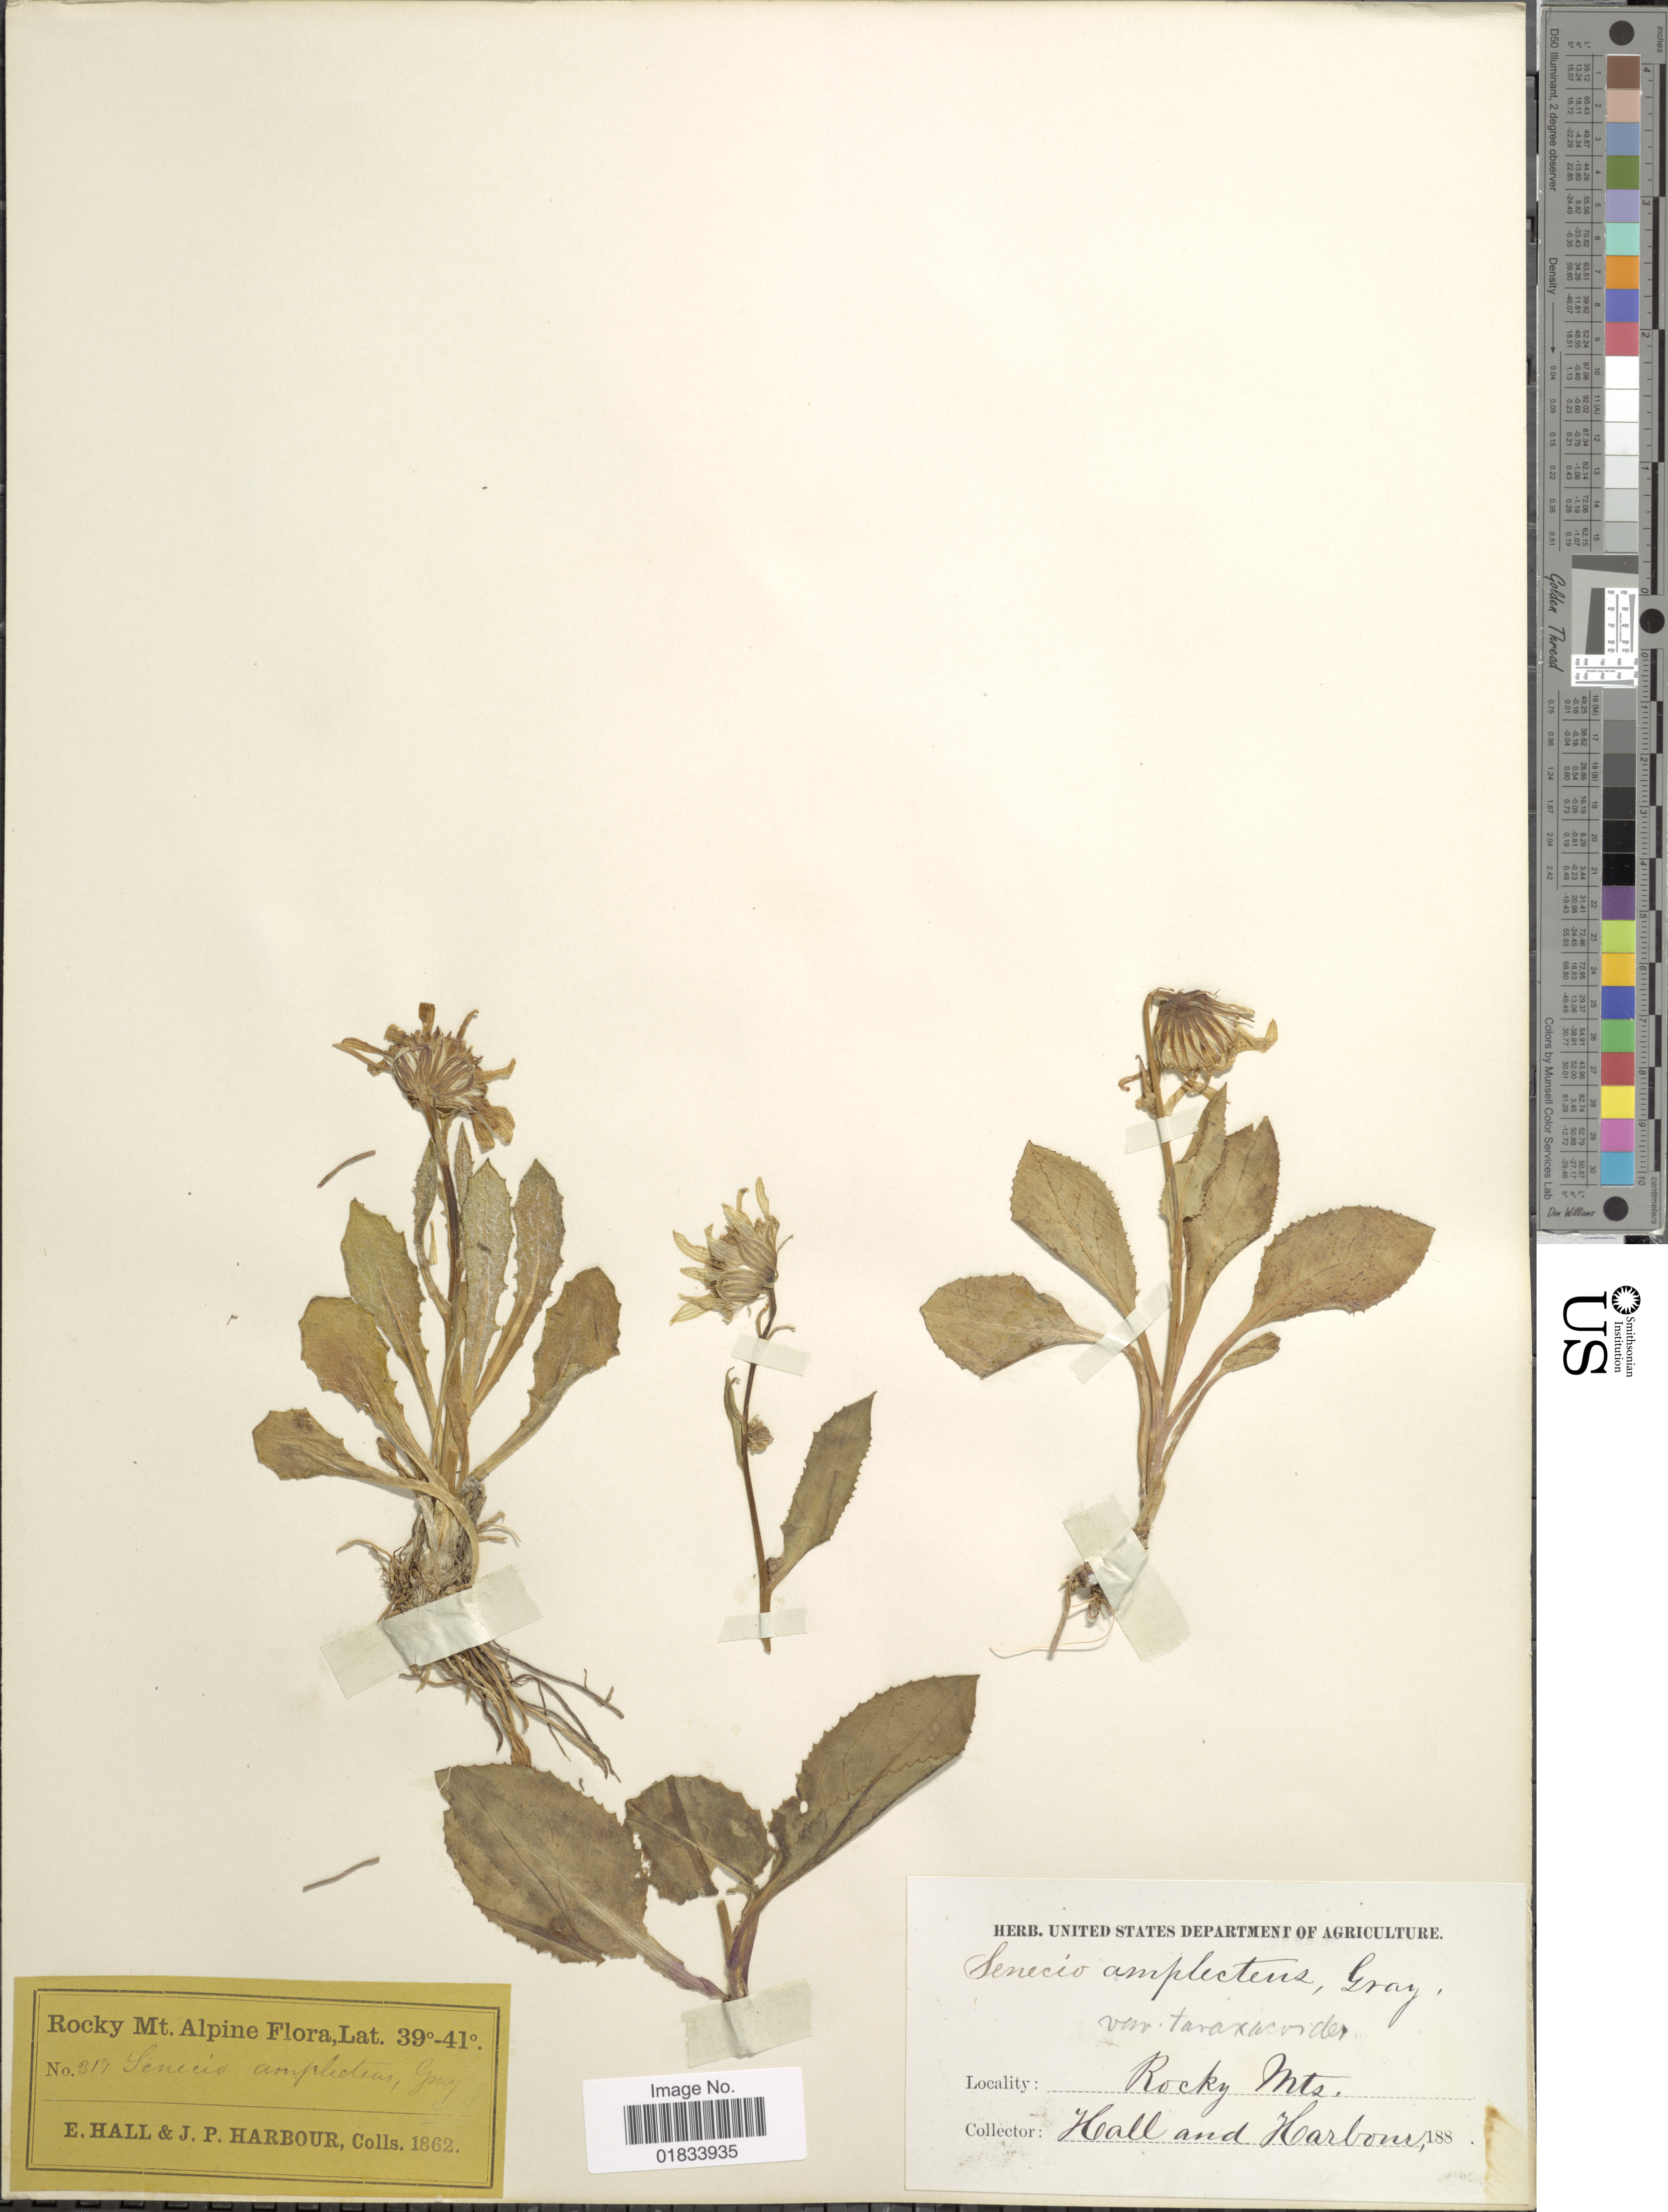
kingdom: Plantae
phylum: Tracheophyta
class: Magnoliopsida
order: Asterales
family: Asteraceae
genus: Senecio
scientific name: Senecio amplectens var. holmii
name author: (Greene) Harrington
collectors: E. Hall & J. Harbour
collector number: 317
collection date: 1862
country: United States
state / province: Colorado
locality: Rocky Mt. Alpine